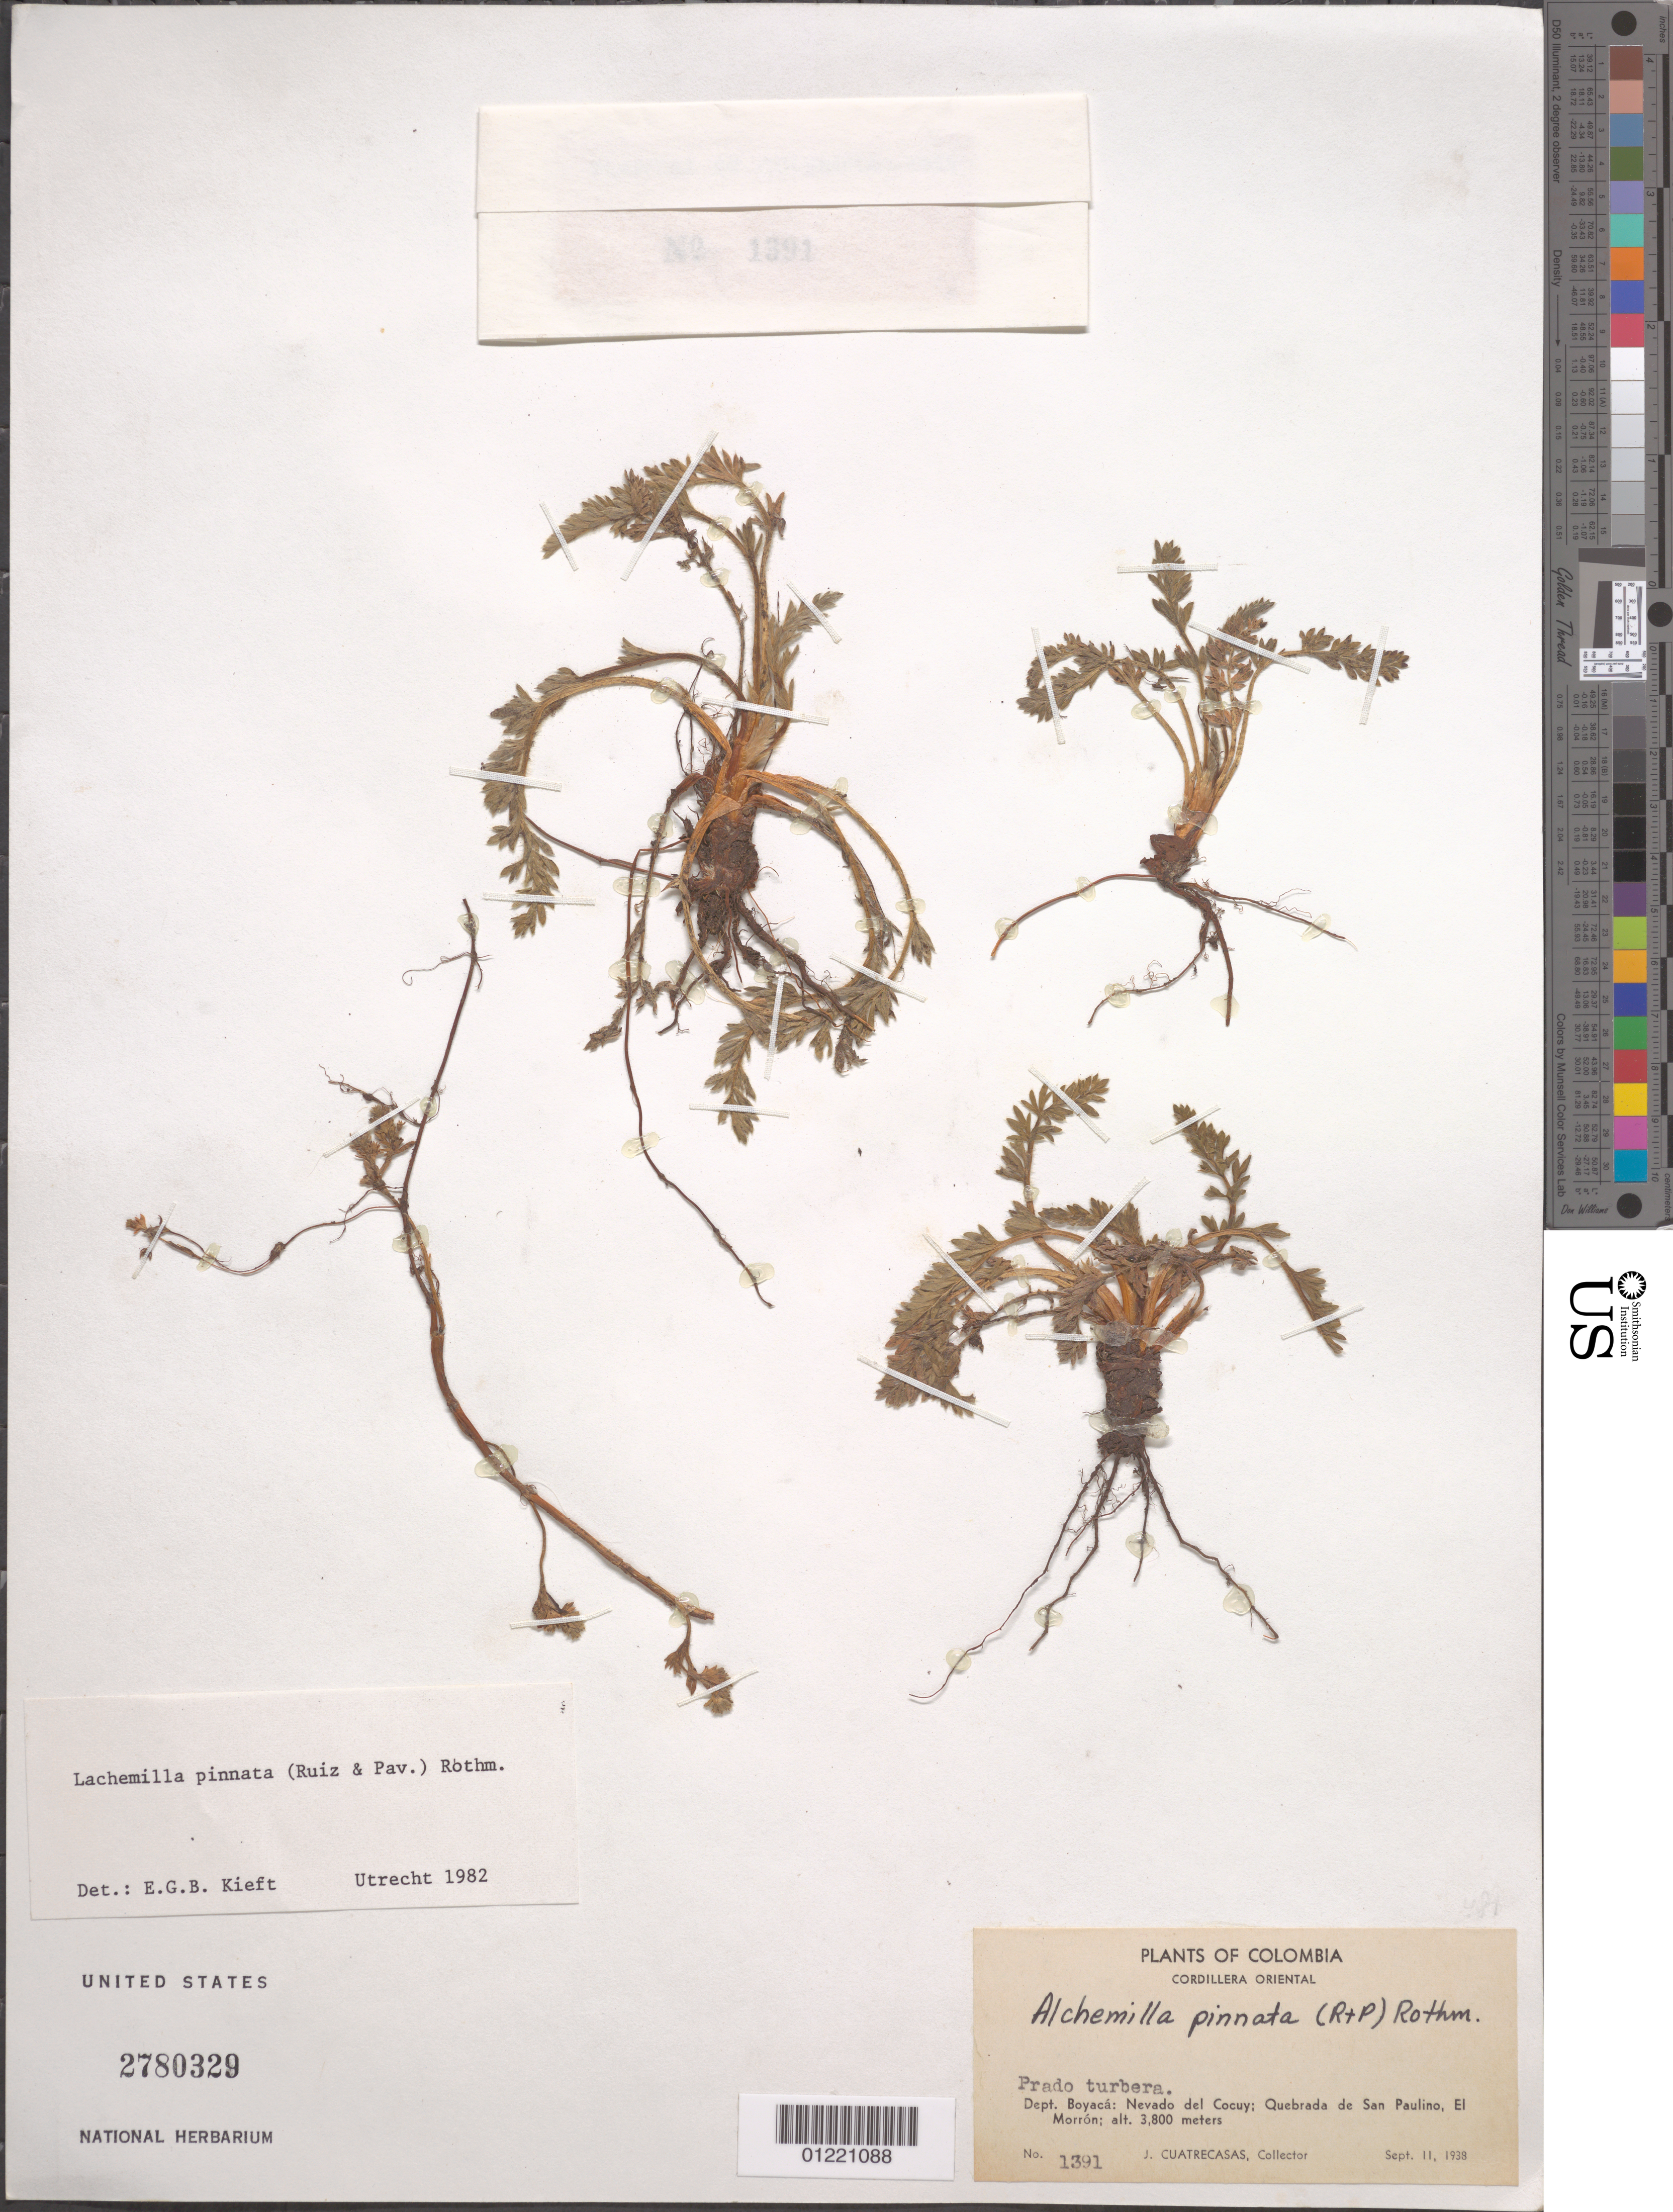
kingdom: Plantae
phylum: Tracheophyta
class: Magnoliopsida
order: Rosales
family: Rosaceae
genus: Lachemilla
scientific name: Lachemilla pinnata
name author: (Ruiz & Pav.) Rothm.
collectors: J. Cuatrecasas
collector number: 1391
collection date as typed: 11-Sep-38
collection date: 1938-09-11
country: Colombia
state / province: Boyacá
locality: Nevada del Cocuy, Quebrada de San Paulino, El Morron.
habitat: Prado turbera.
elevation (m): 3800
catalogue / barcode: US 2780329